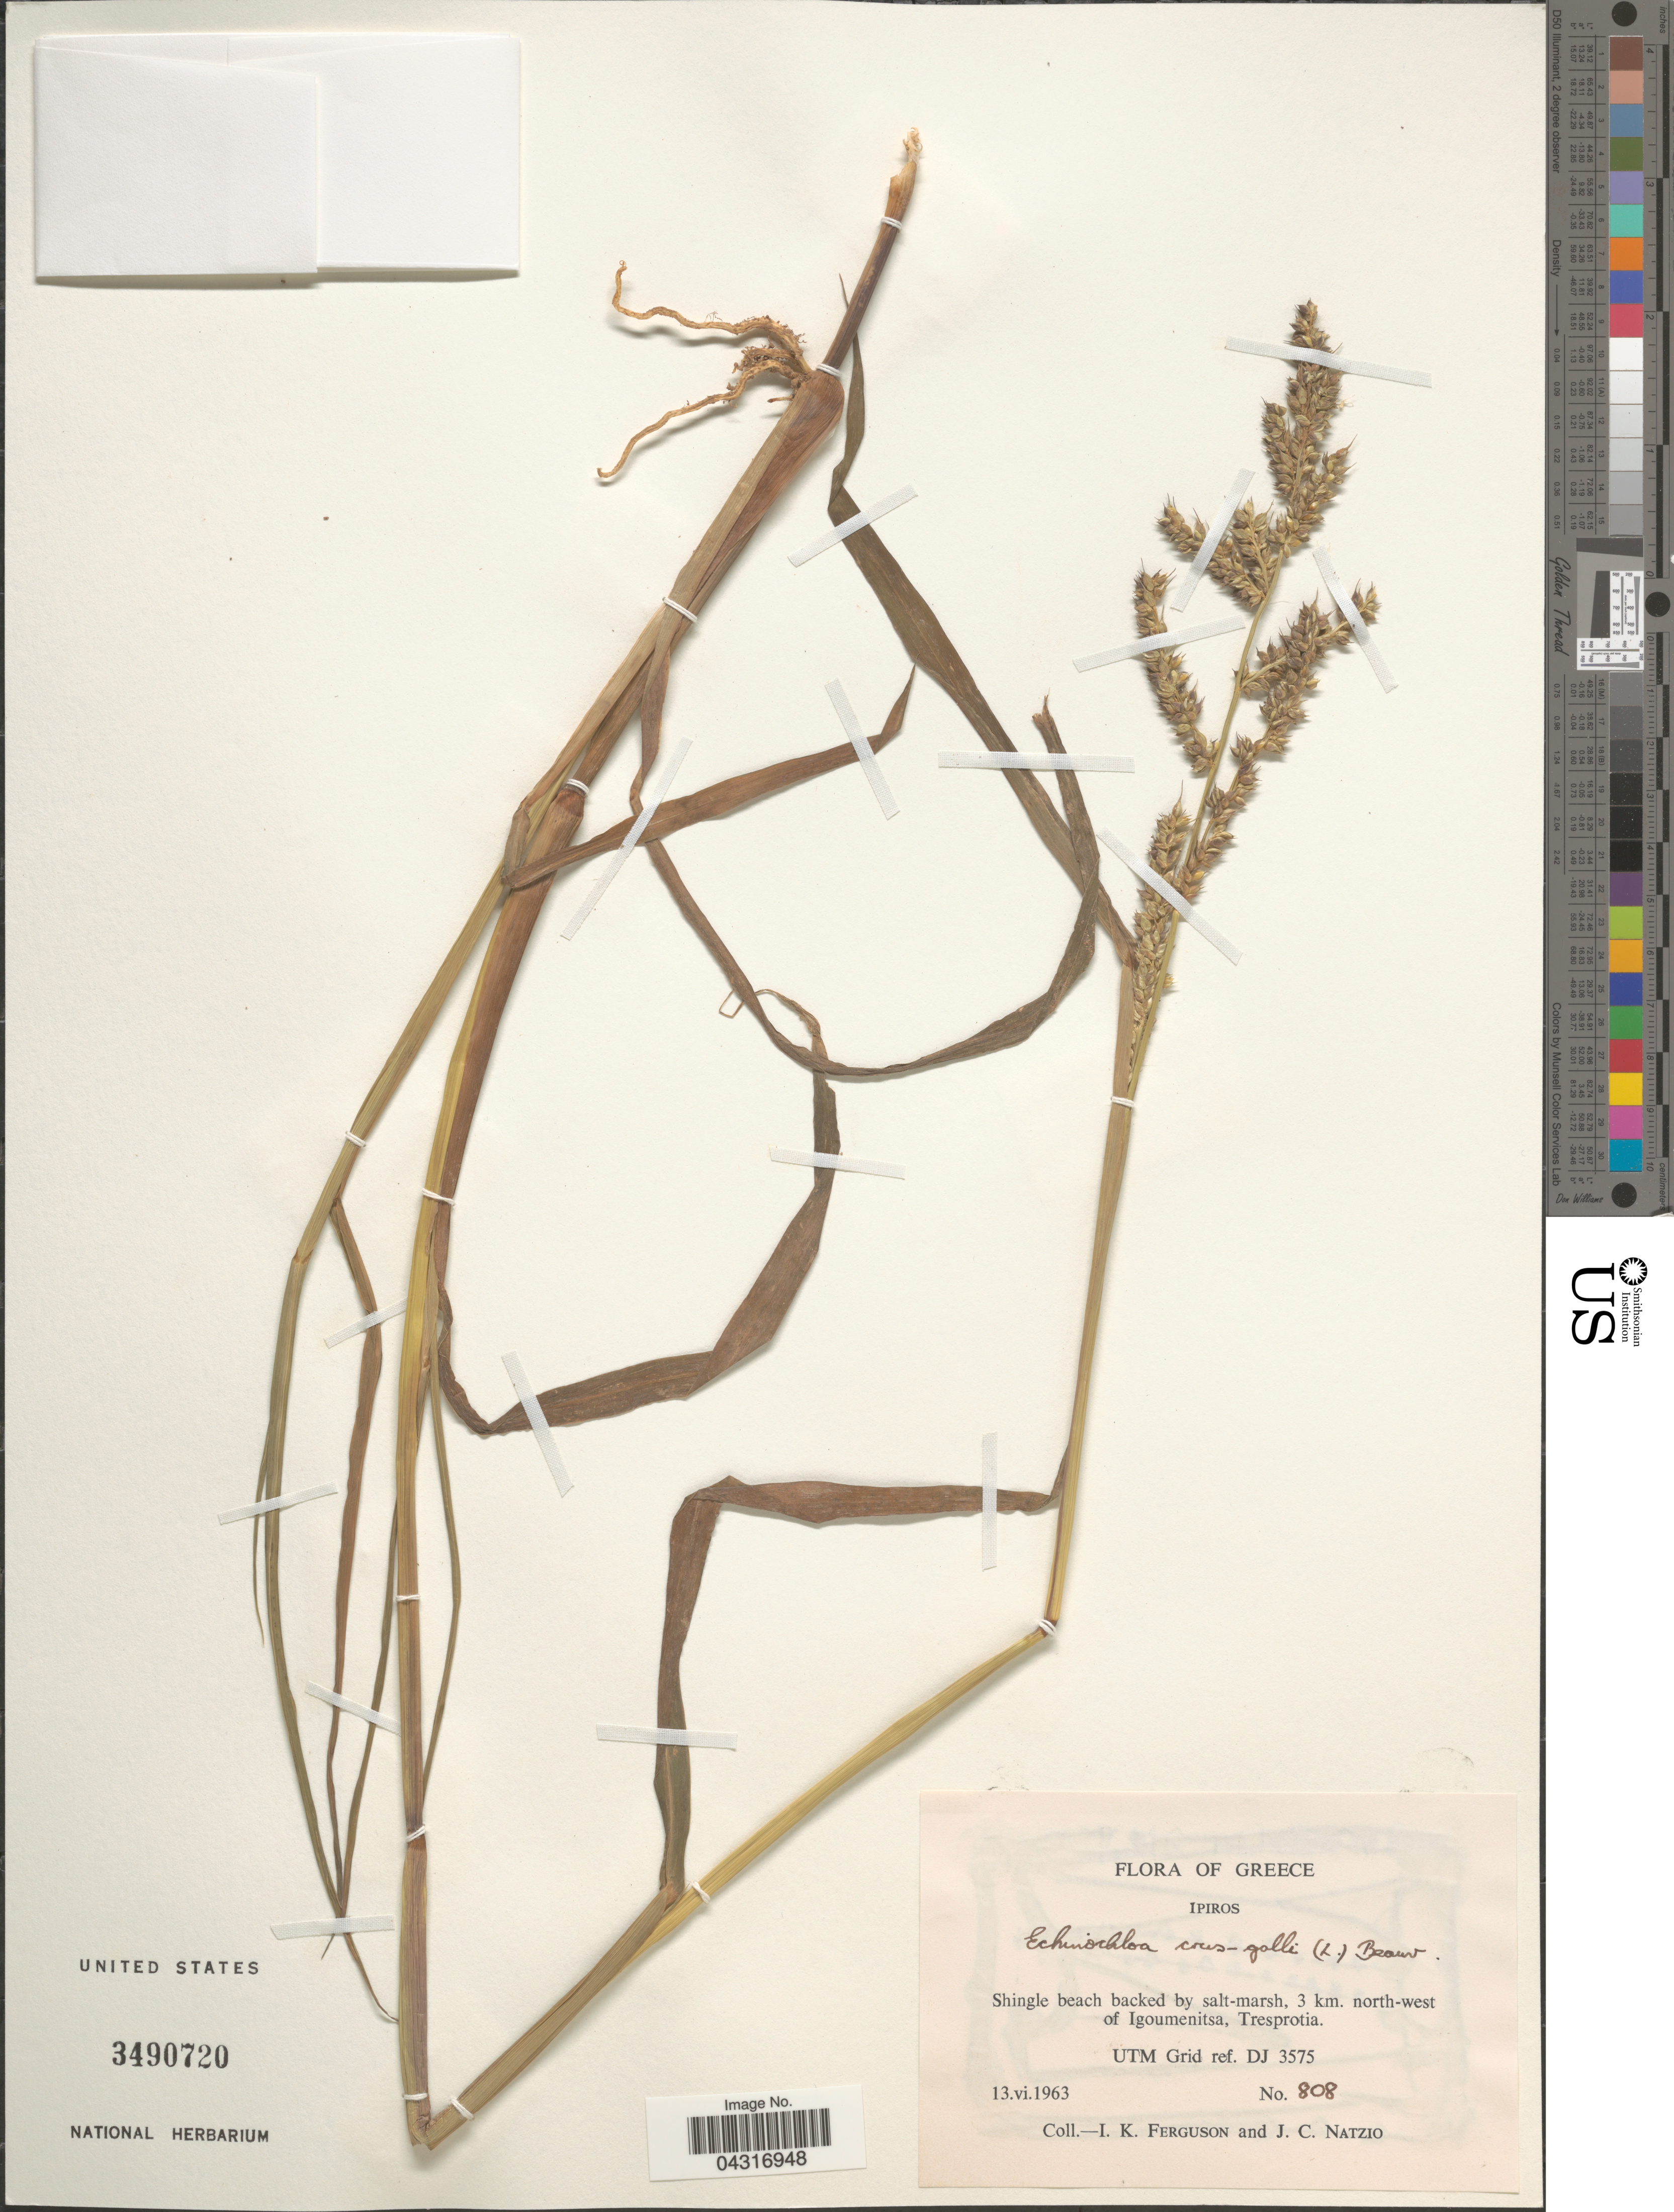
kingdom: Plantae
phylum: Tracheophyta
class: Liliopsida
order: Poales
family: Poaceae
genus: Echinochloa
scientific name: Echinochloa crus-galli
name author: (L.) P. Beauv.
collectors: I. K. Ferguson & J. Natzio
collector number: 808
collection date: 1963-06-13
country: Greece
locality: Ipiros. Shingle beach backed by salt-marsh, 3 km. north-west of Igoumenitsa, Tresprotia. UTM Grid ref. DJ 3575.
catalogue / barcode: US 3490720